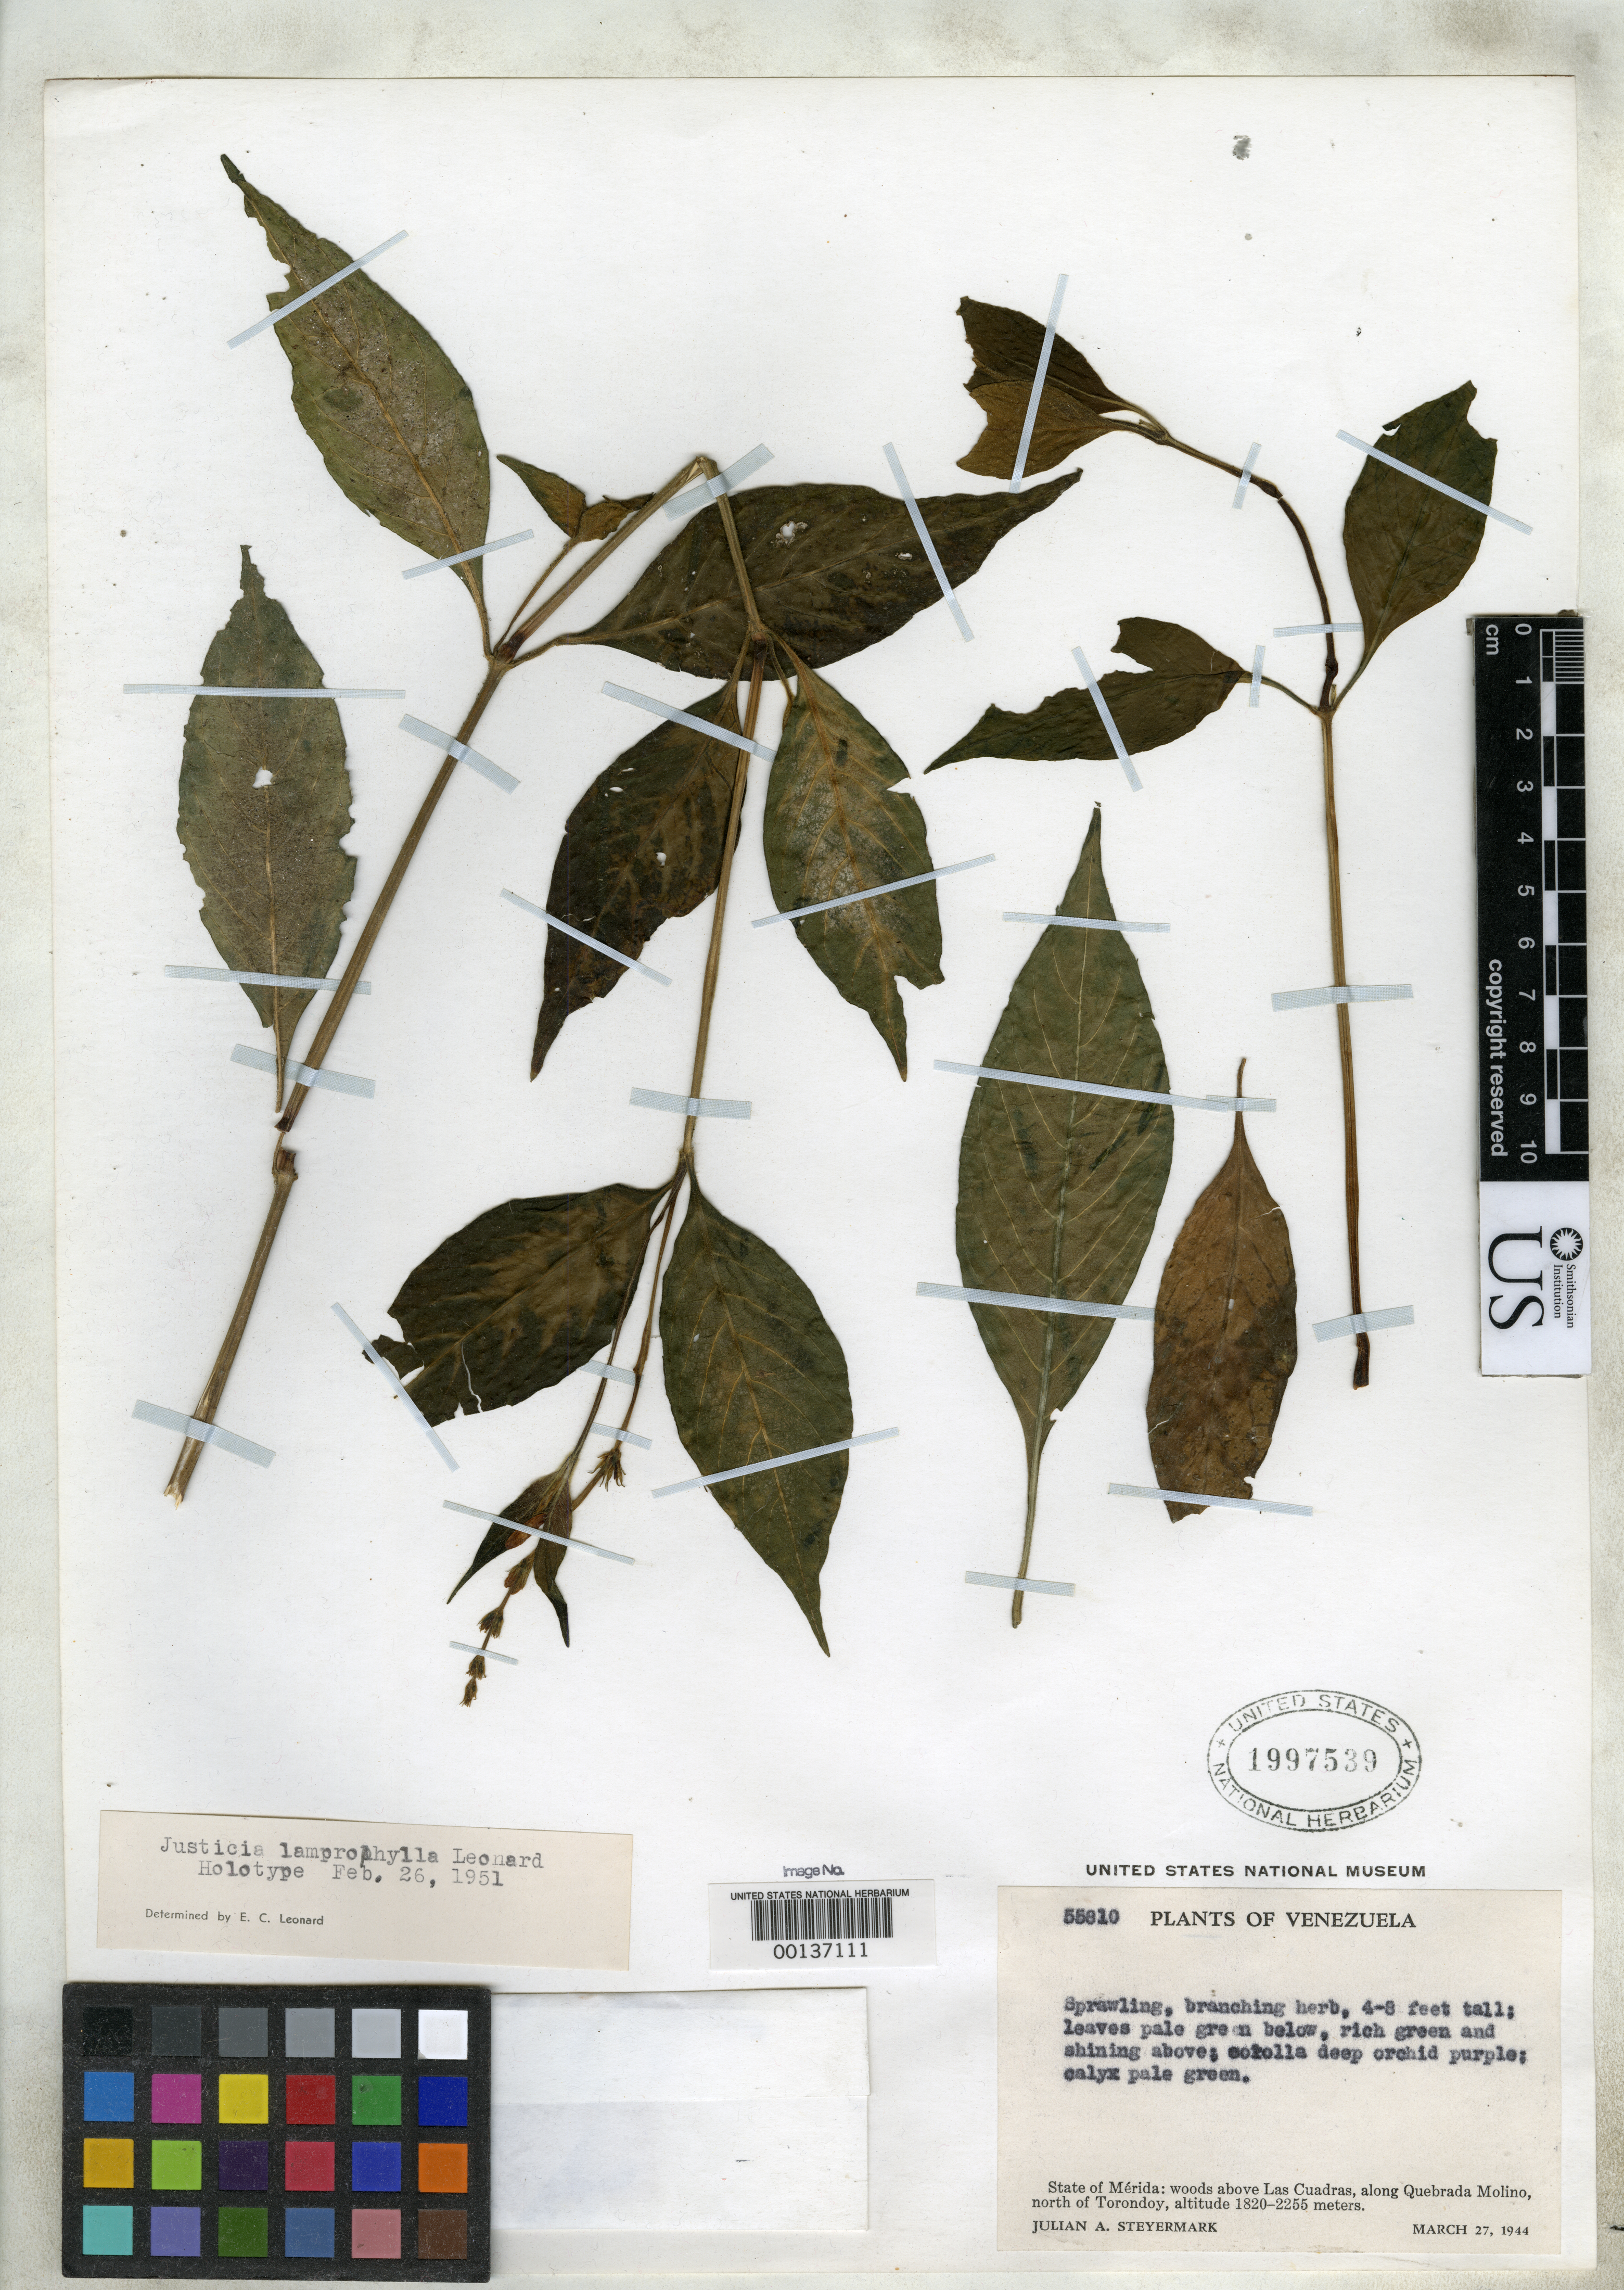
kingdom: Plantae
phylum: Tracheophyta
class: Magnoliopsida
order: Lamiales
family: Acanthaceae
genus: Justicia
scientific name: Justicia lamprophylla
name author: Leonard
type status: Holotype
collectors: J. Steyermark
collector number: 55810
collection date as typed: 27 Mar 1944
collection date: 1944-03-27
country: Venezuela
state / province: Mérida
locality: Above Las Cuadras, along Quebrwadamolina, n of Torondoy.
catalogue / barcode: US 1997539